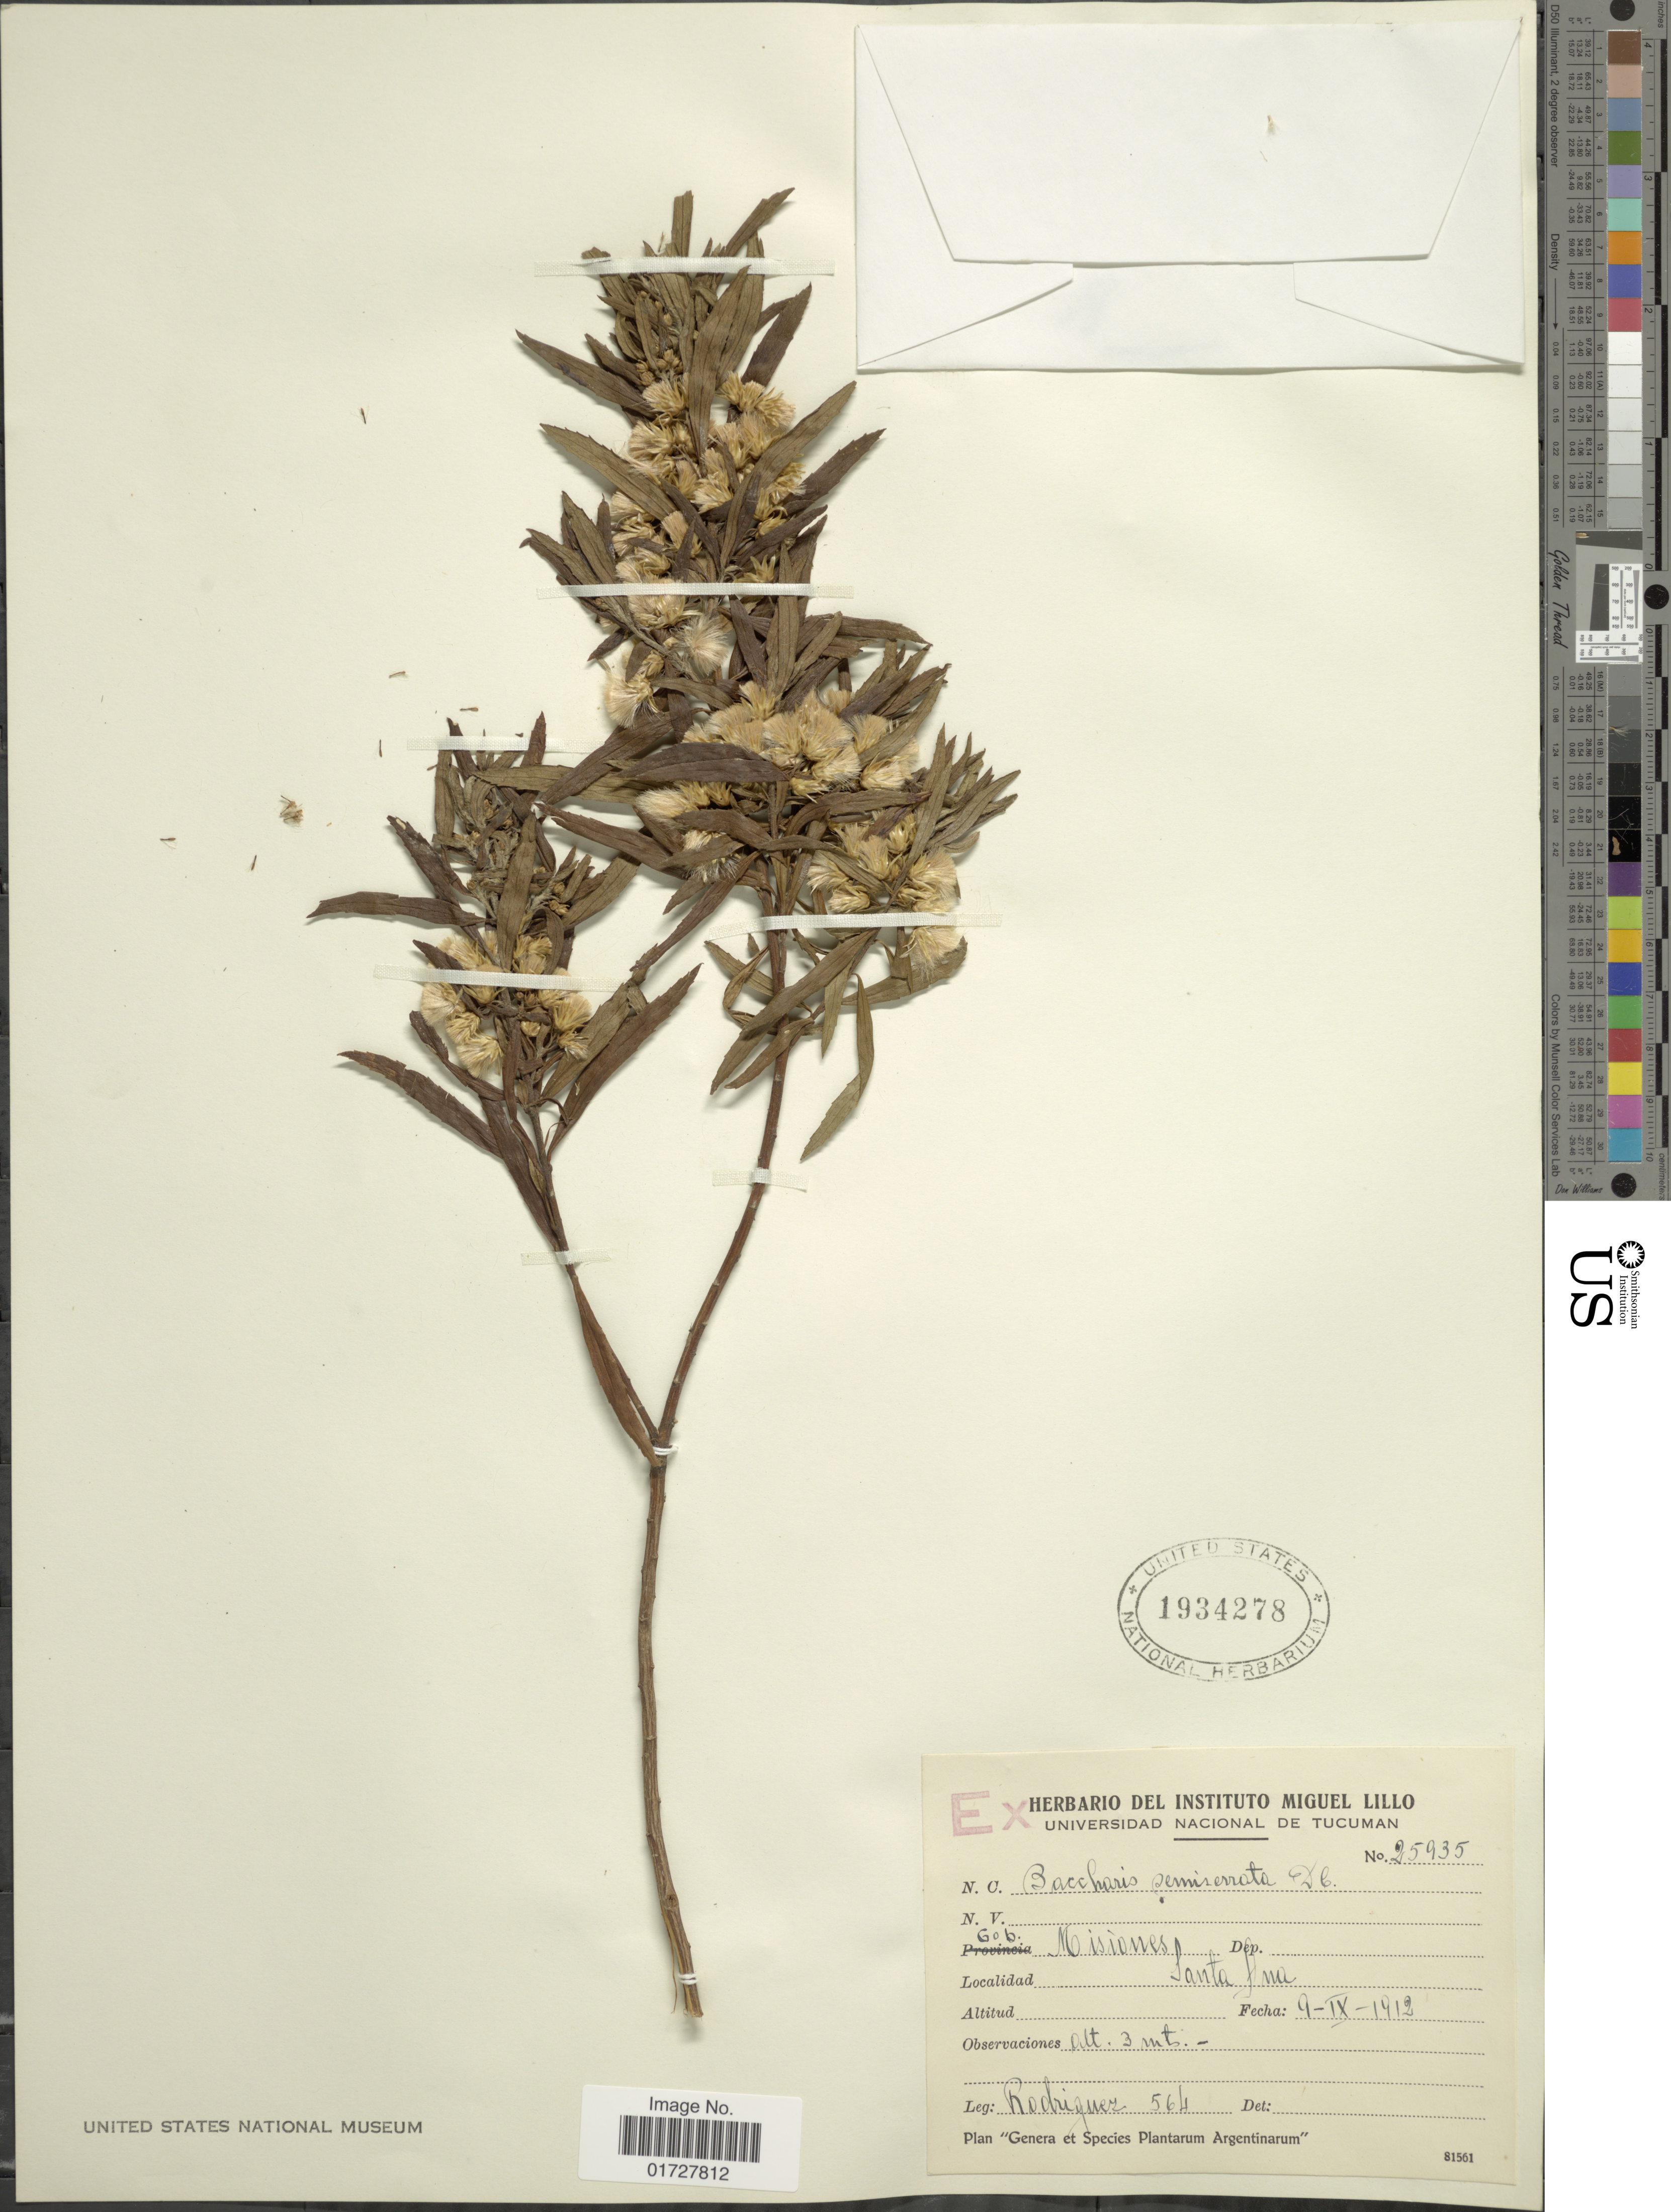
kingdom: Plantae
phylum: Tracheophyta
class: Magnoliopsida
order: Asterales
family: Asteraceae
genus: Baccharis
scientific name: Baccharis semiserrata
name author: DC.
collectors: Rodriguez, --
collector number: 564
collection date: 1912-09-09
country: Argentina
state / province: Misiones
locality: Santa Ana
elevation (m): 3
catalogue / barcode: US 1934278